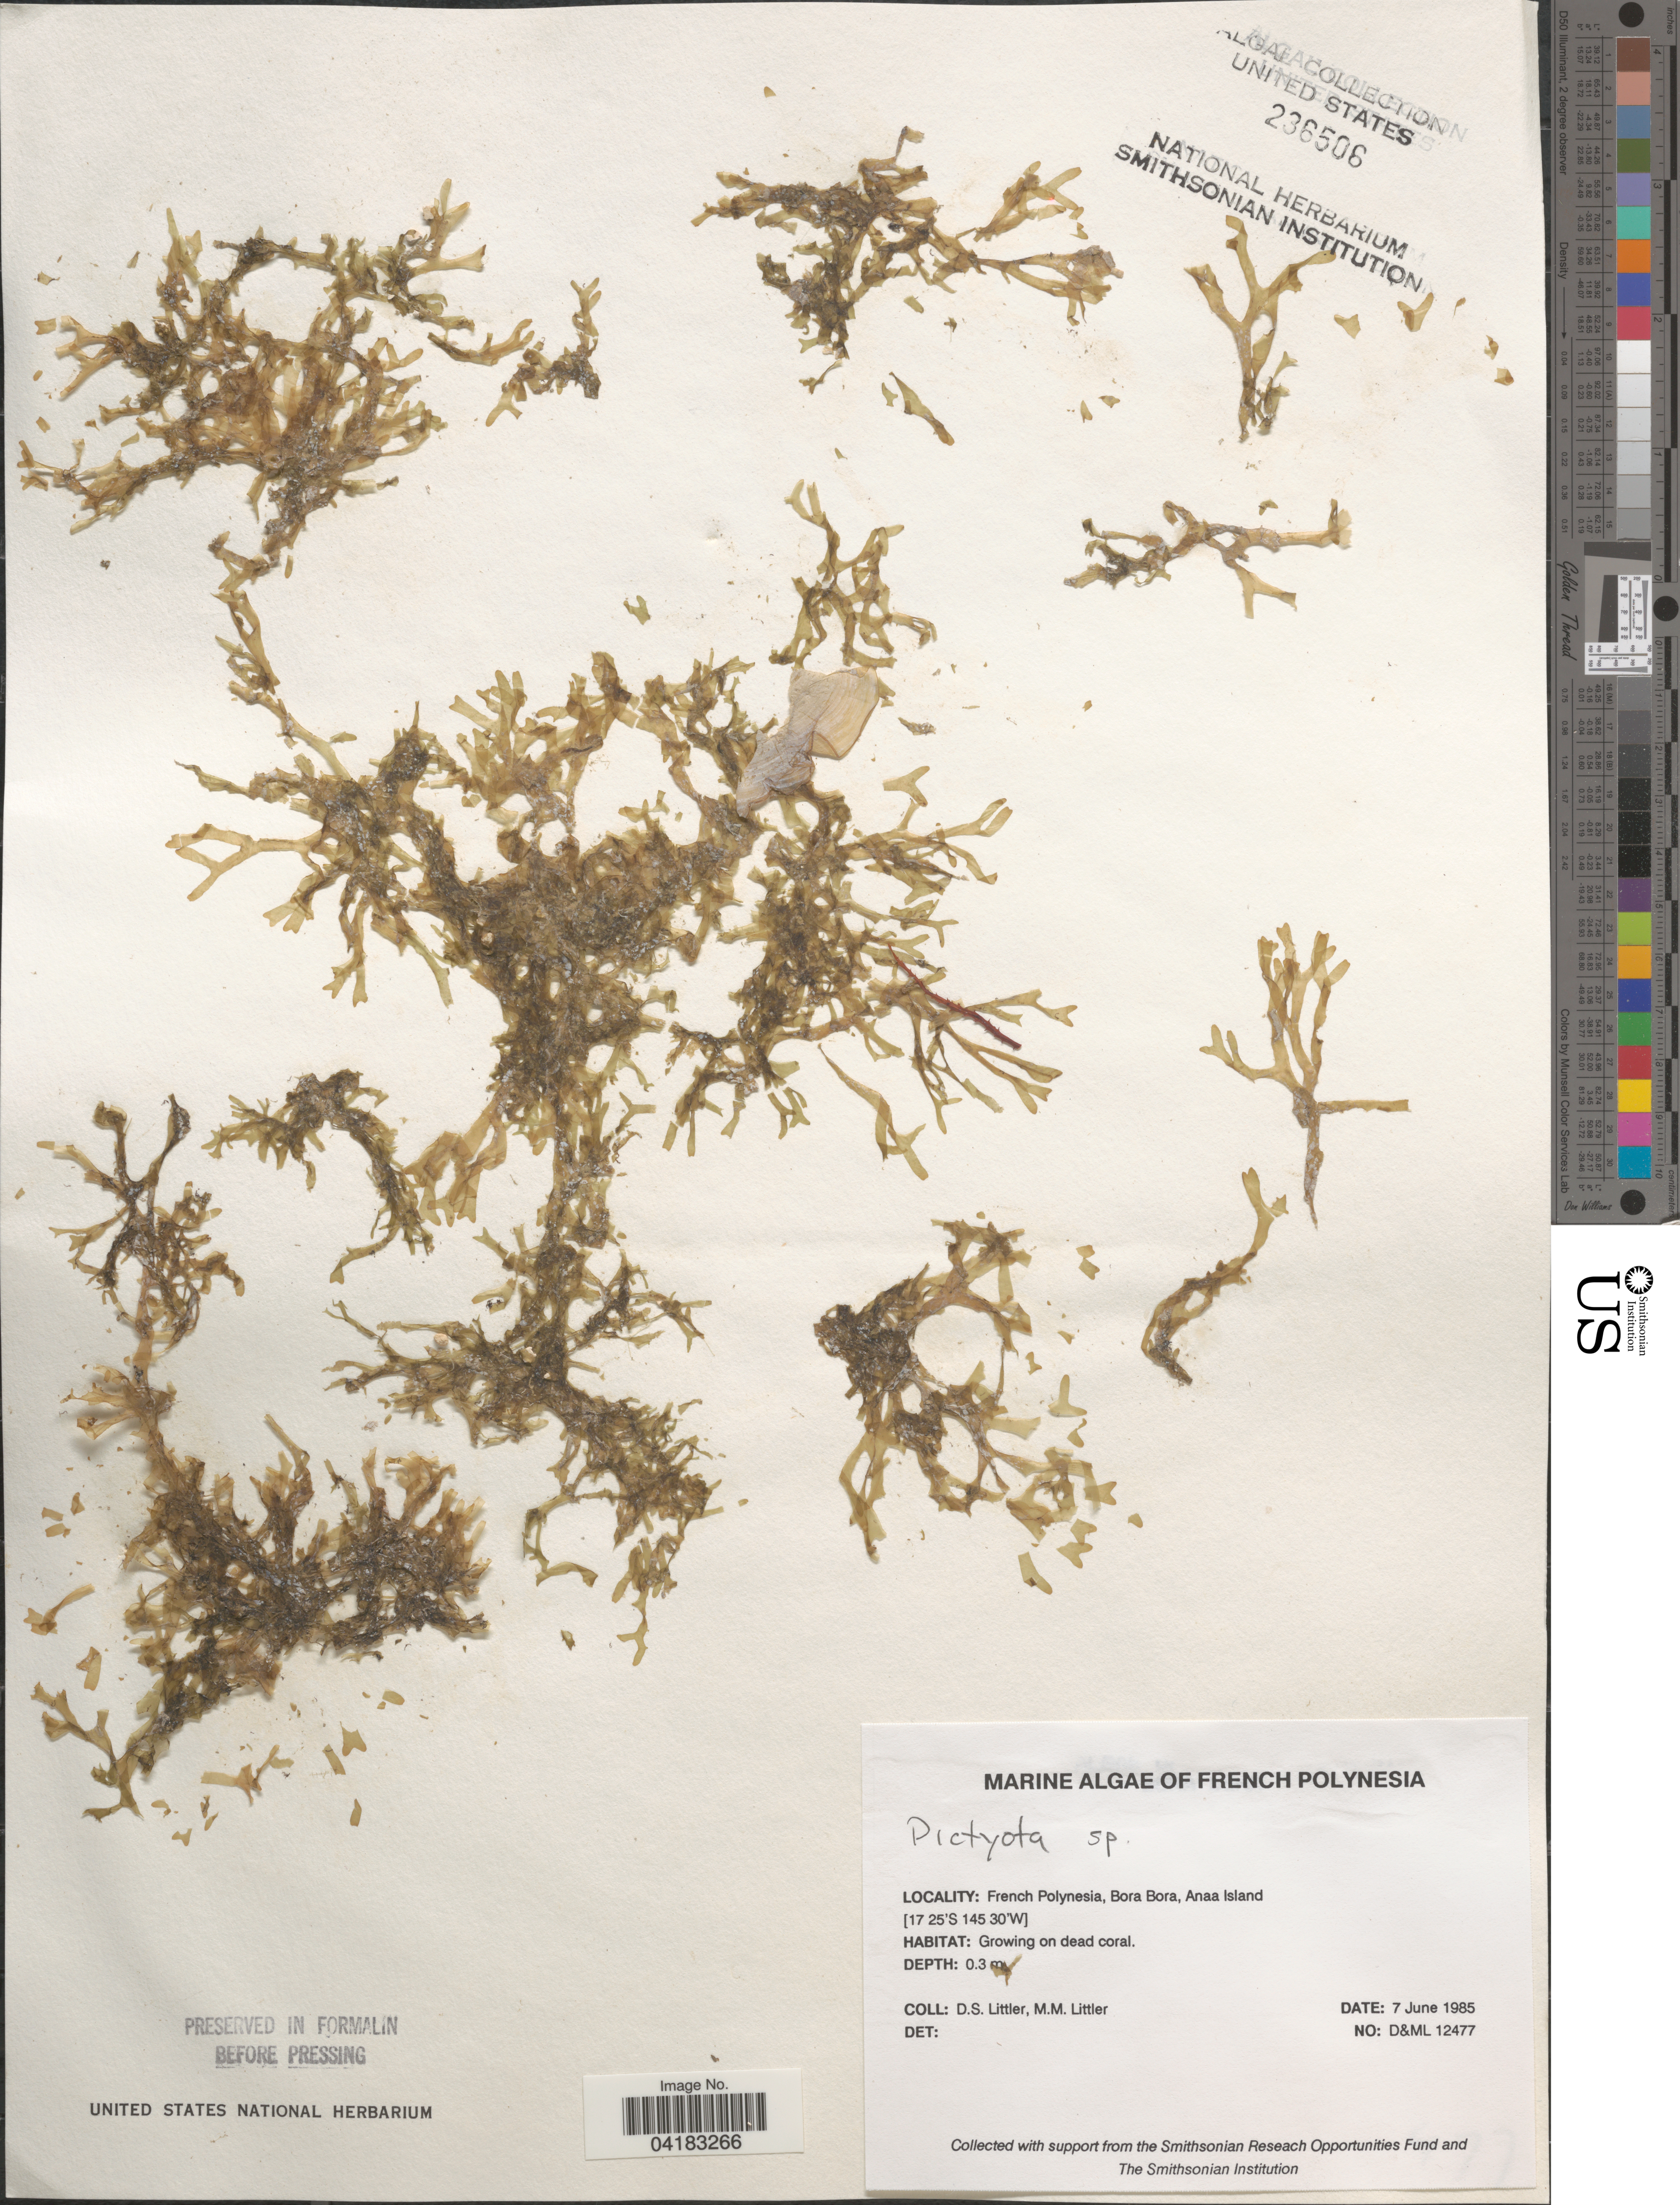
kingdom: Chromista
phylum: Ochrophyta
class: Phaeophyceae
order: Dictyotales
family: Dictyotaceae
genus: Dictyota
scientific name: Dictyota sp.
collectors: D. S. Littler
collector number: D&ML12477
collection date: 1985-06-07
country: French Polynesia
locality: Bora Bora, Anaa Island.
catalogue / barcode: US 236506